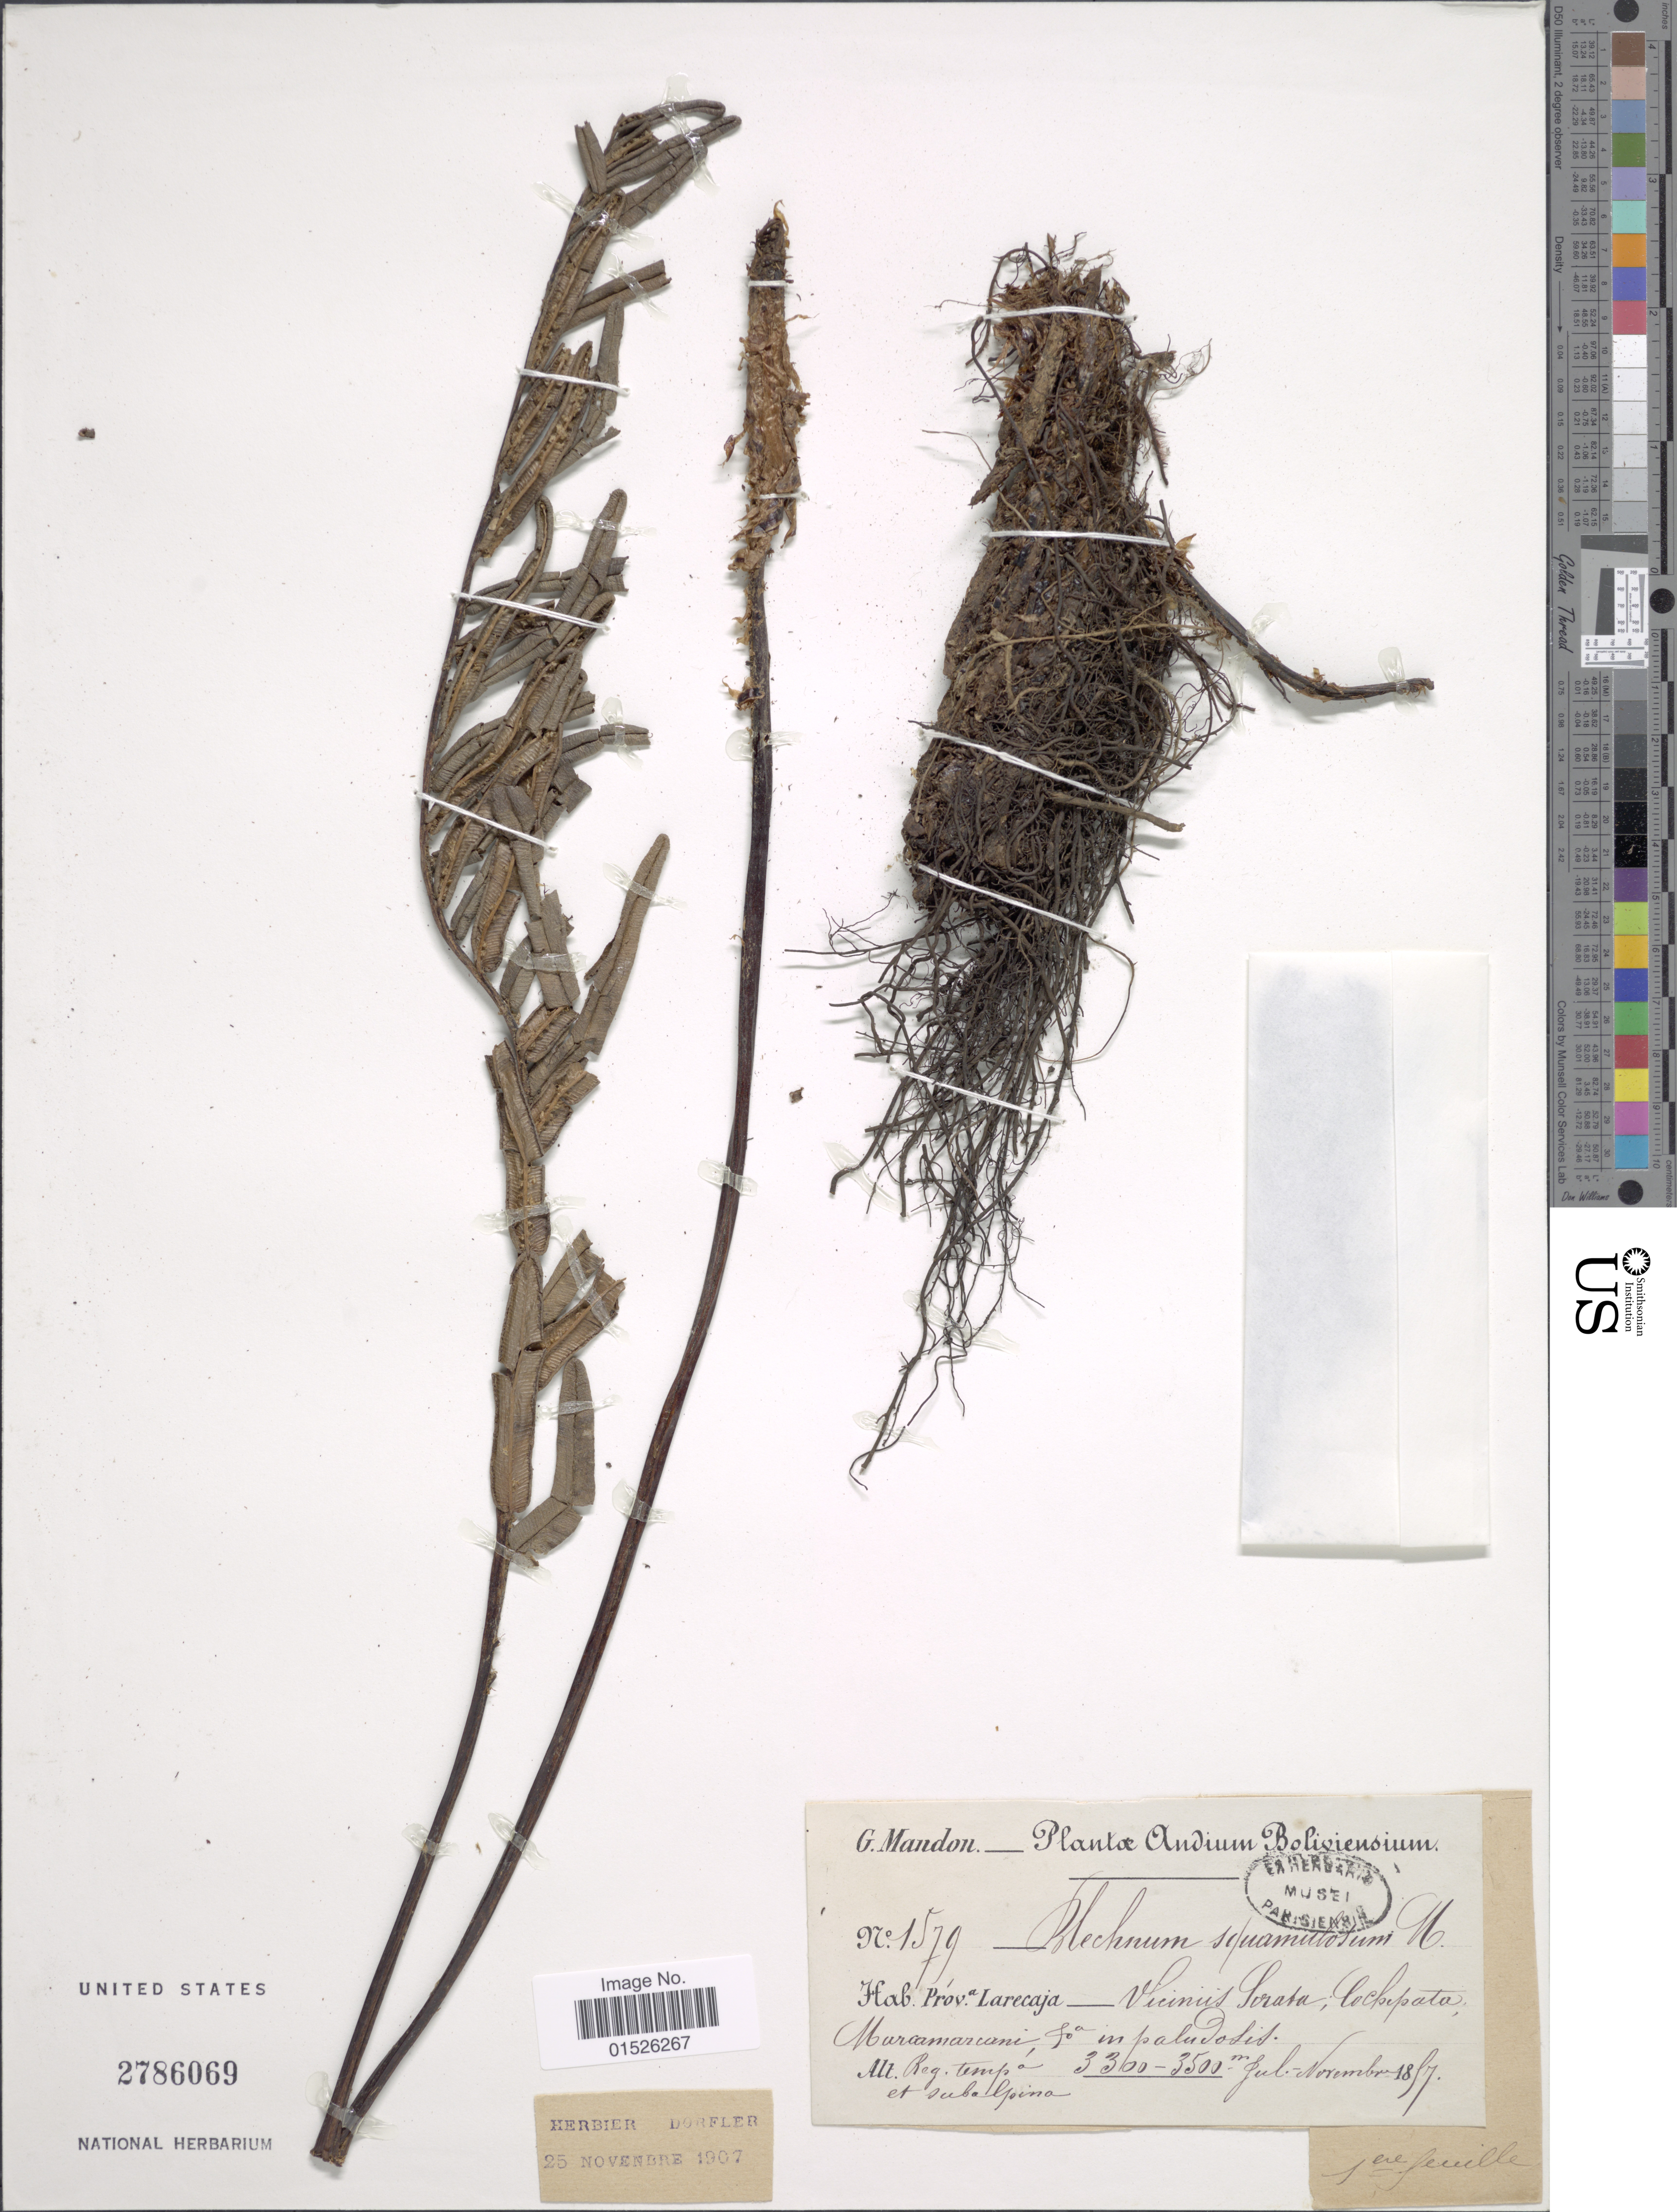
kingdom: Plantae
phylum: Tracheophyta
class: Polypodiopsida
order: Polypodiales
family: Blechnaceae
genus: Blechnum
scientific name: Blechnum loxense var. loxense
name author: (Kunth) Hook. ex Salomon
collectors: G. Mandon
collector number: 1579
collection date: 1897-07/1897-11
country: Bolivia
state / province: La Páz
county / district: Larecaja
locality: Prov. Larecaja - Viciniis Sorata, Cochepata Marcamarcani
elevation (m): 3300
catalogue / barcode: US 2786069